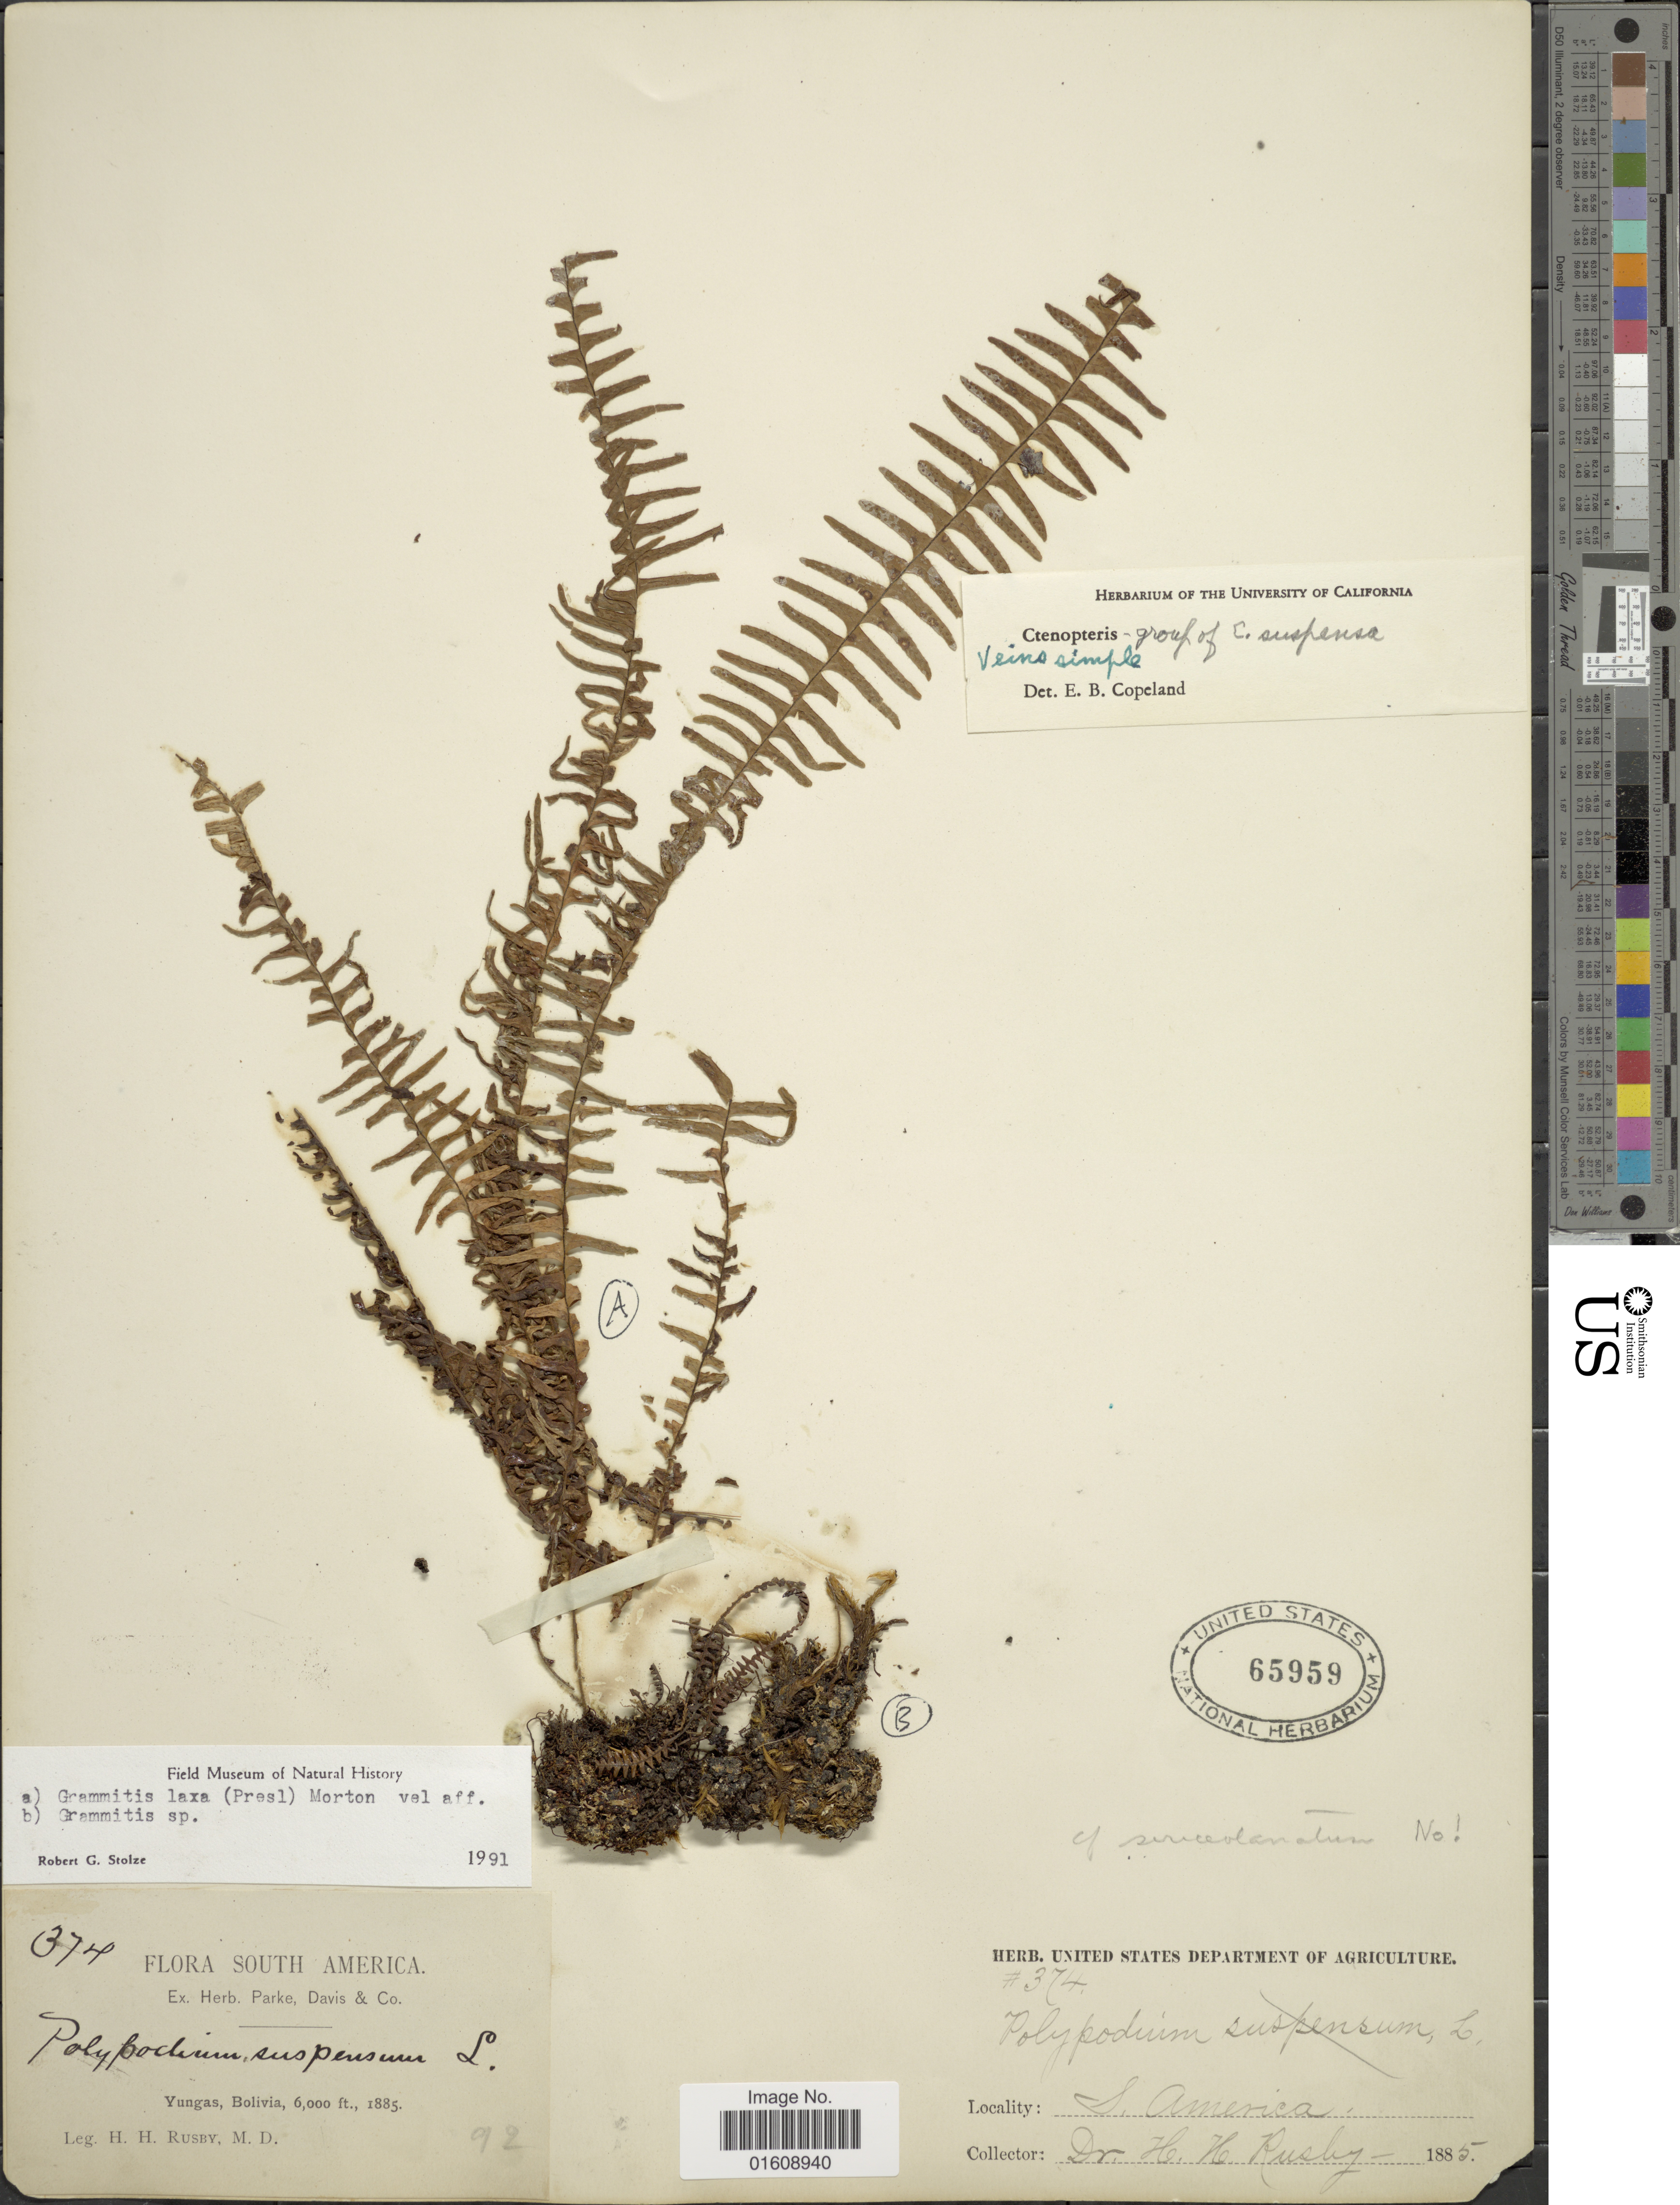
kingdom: Plantae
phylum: Tracheophyta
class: Polypodiopsida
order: Polypodiales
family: Polypodiaceae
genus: Alansmia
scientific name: Alansmia laxa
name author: (C. Presl) Moguel & M. Kessler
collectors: H. H. Rusby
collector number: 374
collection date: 1885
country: Bolivia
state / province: La Paz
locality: Yungas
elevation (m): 1829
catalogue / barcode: US 65959